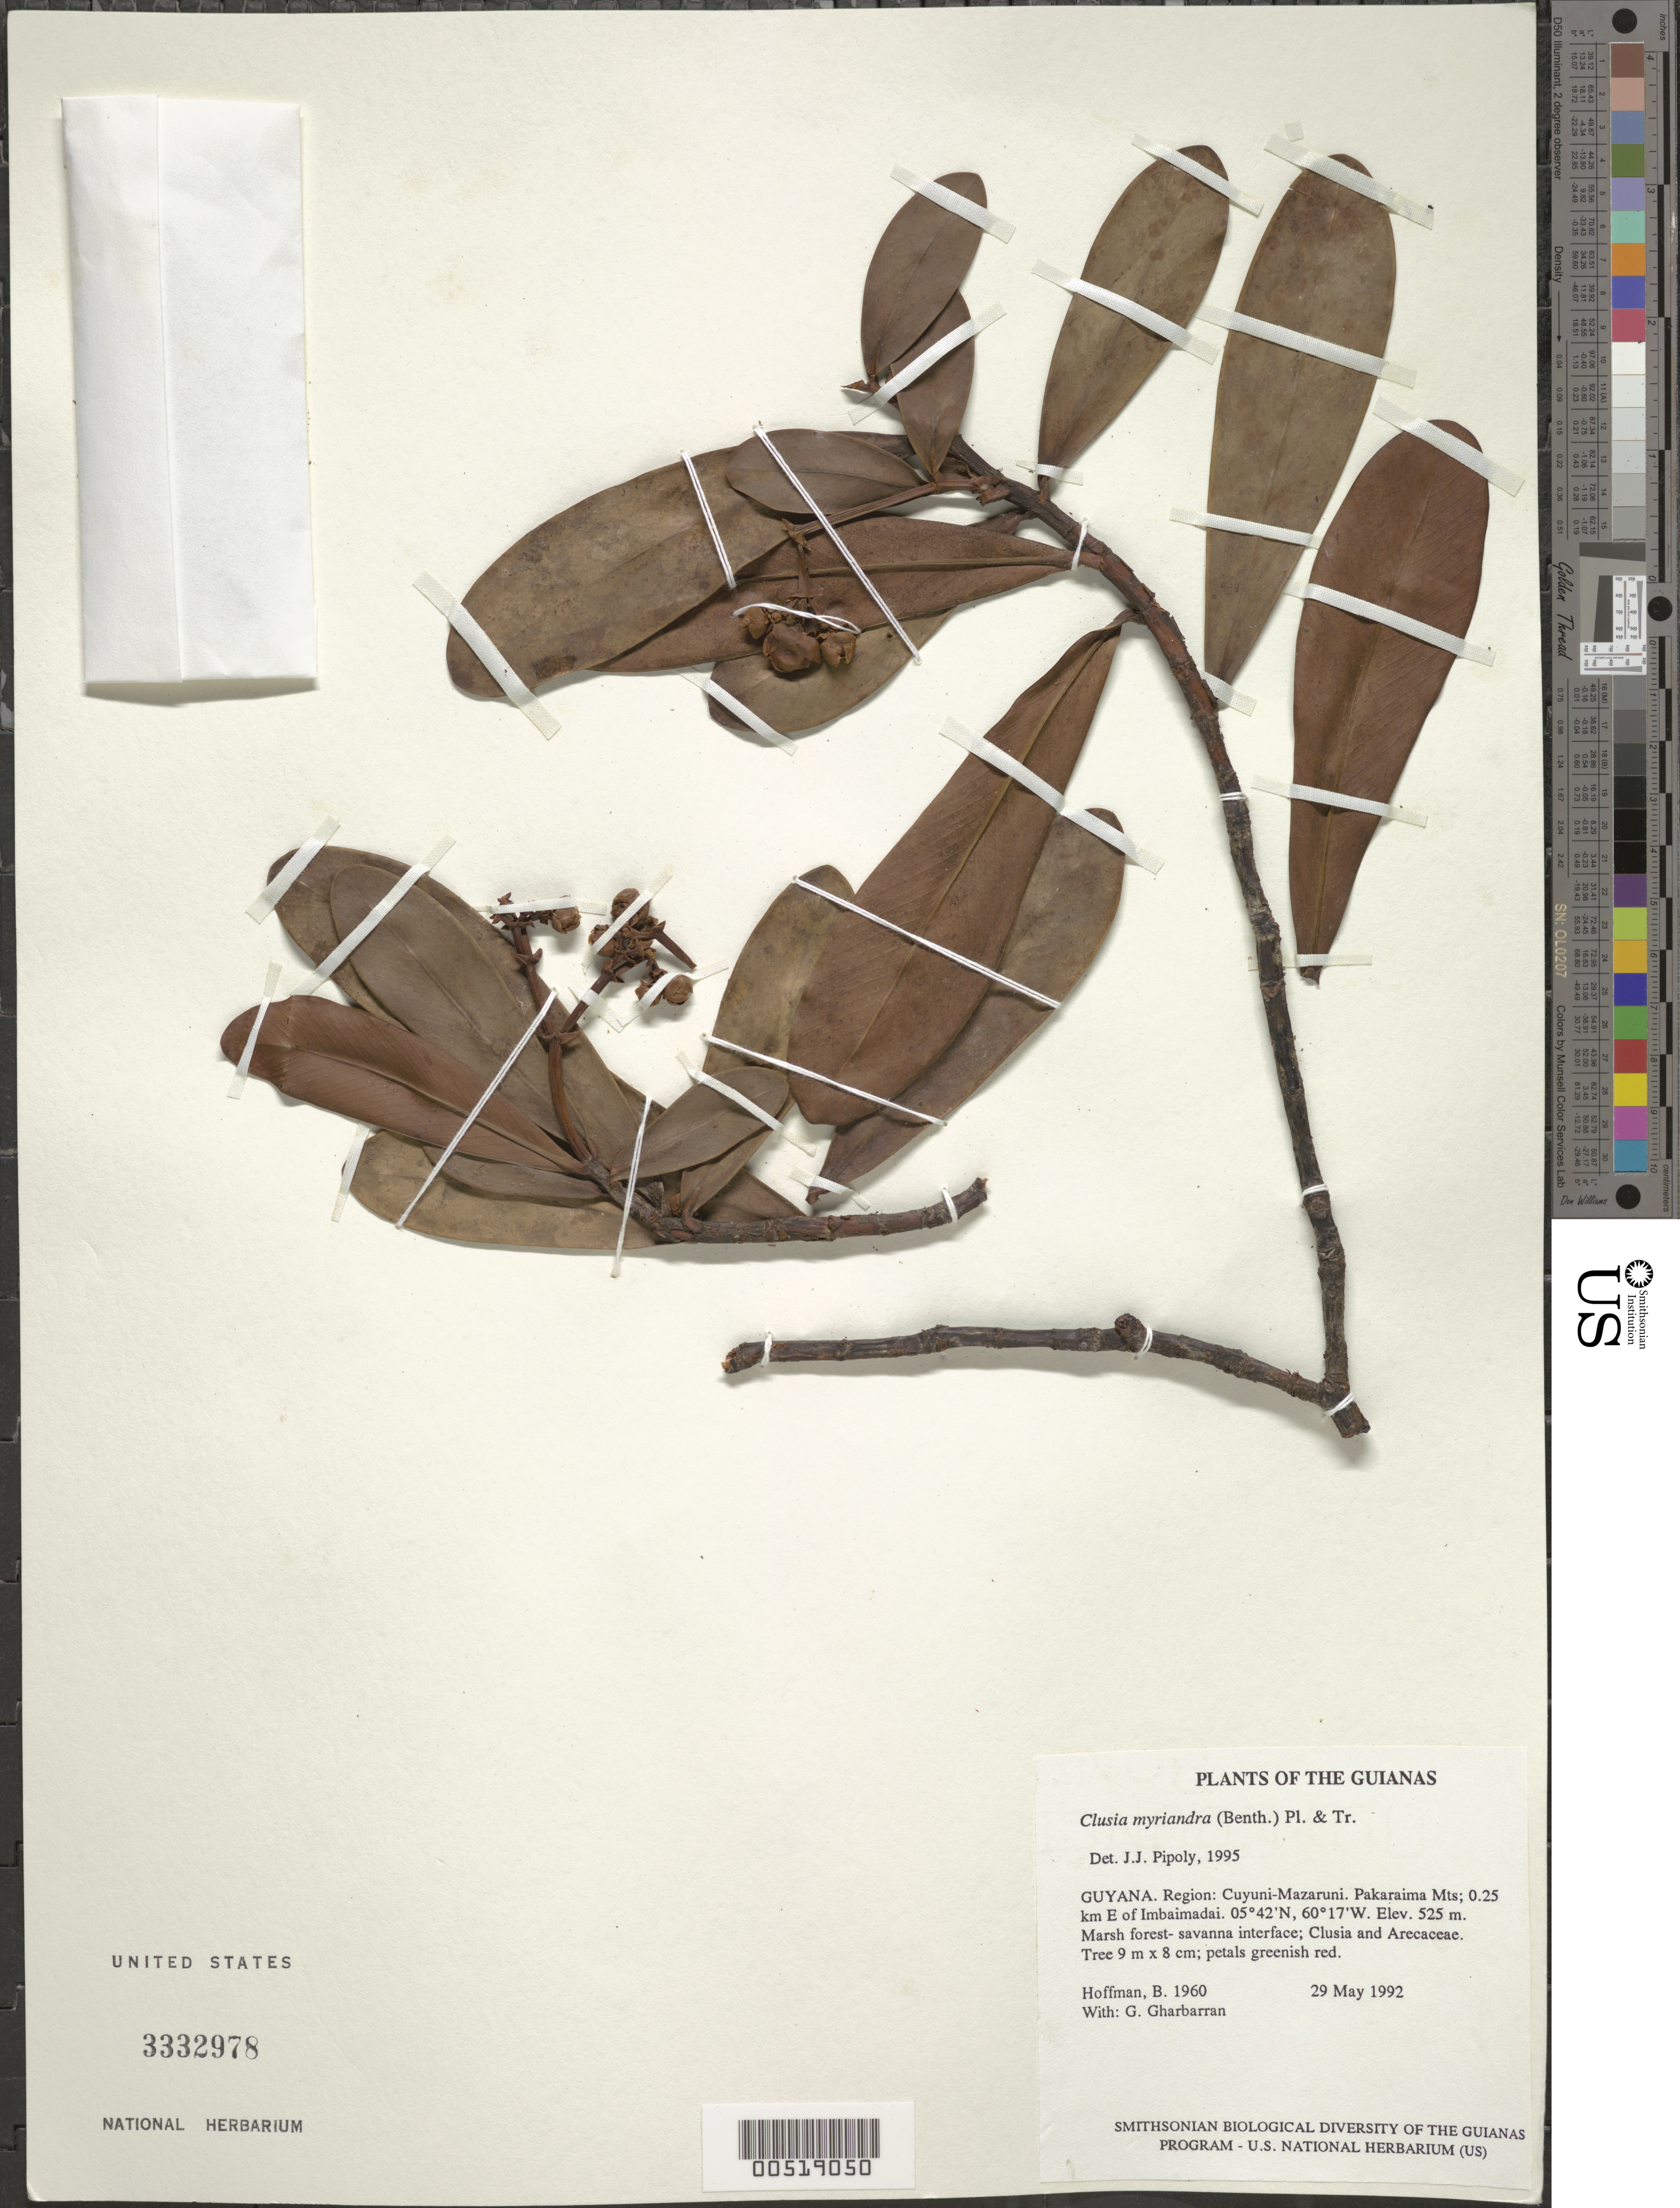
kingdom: Plantae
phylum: Tracheophyta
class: Magnoliopsida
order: Malpighiales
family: Clusiaceae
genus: Clusia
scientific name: Clusia myriandra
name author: (Benth.) Planch. & Triana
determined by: Pipoly, J. J., III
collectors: B. Hoffman & G. Gharbarran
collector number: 1960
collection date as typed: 29 May 1992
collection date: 1992-05-29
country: Guyana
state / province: Cuyuni-Mazaruni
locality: Pakaraima Mts; 0.25 km E of Imbaimadai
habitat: Marsh forest- savanna interface; Clusia and Arecaceae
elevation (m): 525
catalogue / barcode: US 3332978